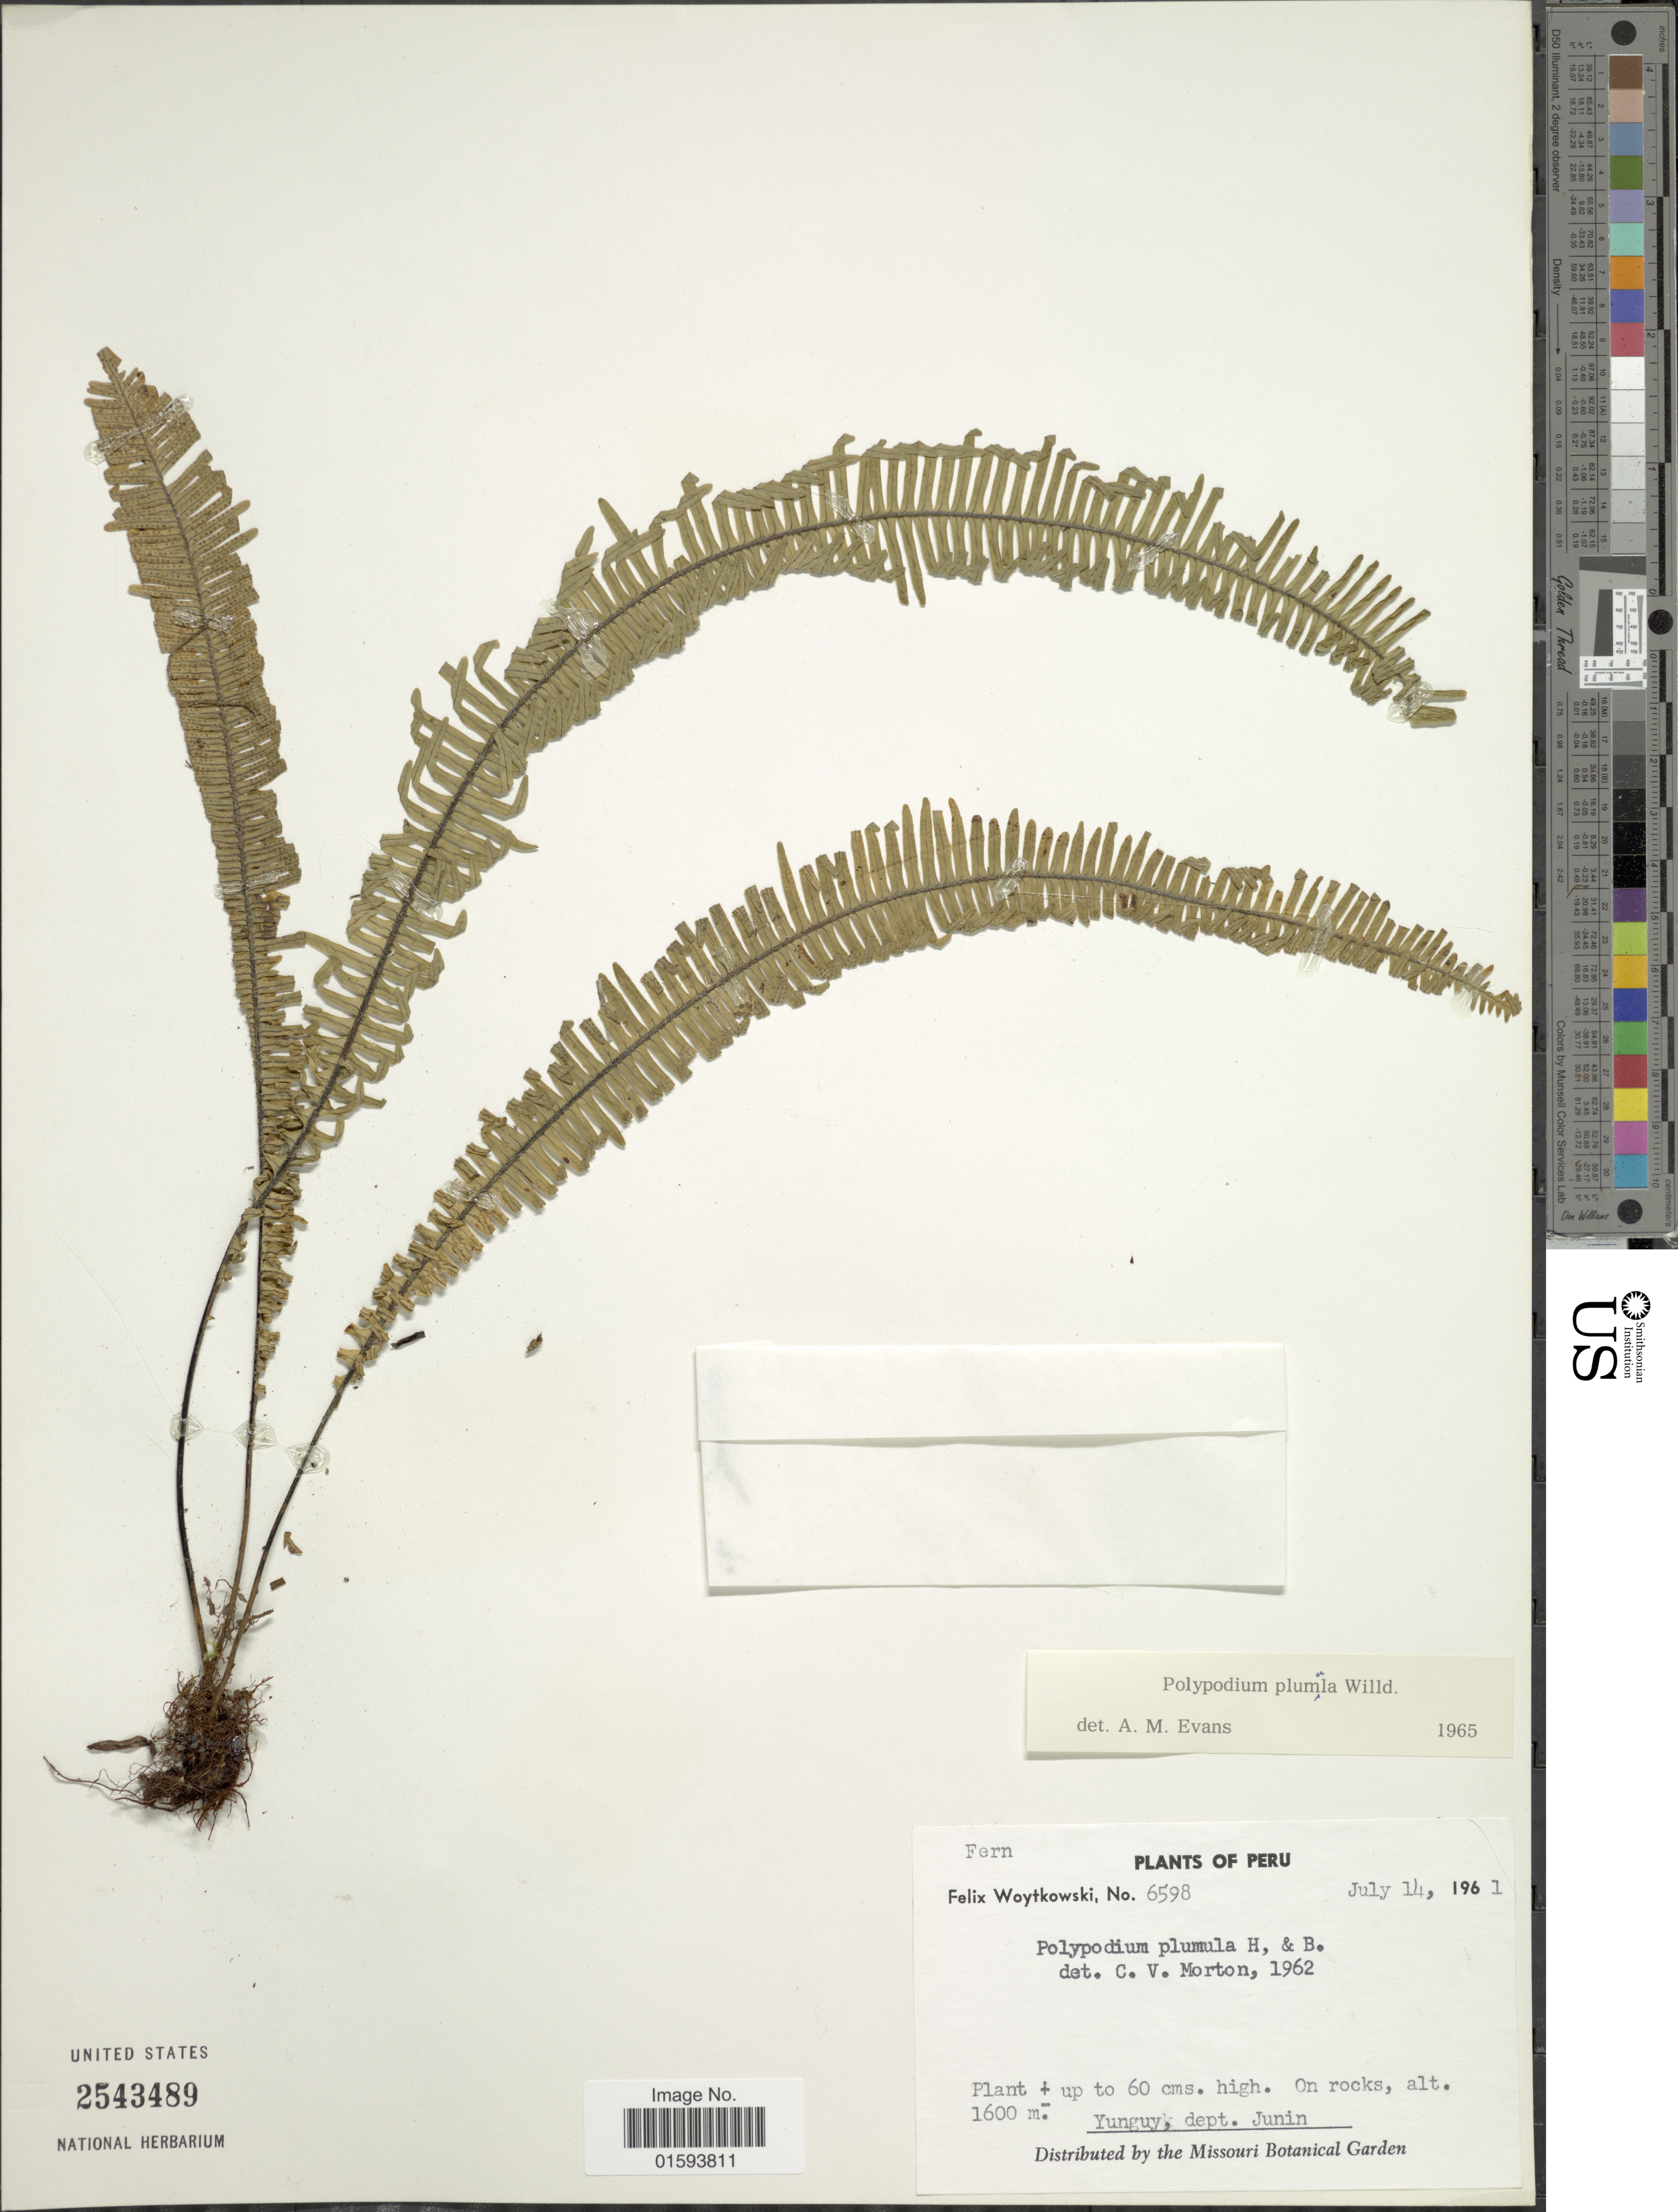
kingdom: Plantae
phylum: Tracheophyta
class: Polypodiopsida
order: Polypodiales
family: Polypodiaceae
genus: Pecluma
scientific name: Pecluma plumula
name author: (Humb. & Bonpl. ex Willd.) M.G. Price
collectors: F. Woytkowski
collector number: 6598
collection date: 1961-07-14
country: Peru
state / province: Junín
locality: Yunguy.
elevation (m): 1600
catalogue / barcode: US 2543489